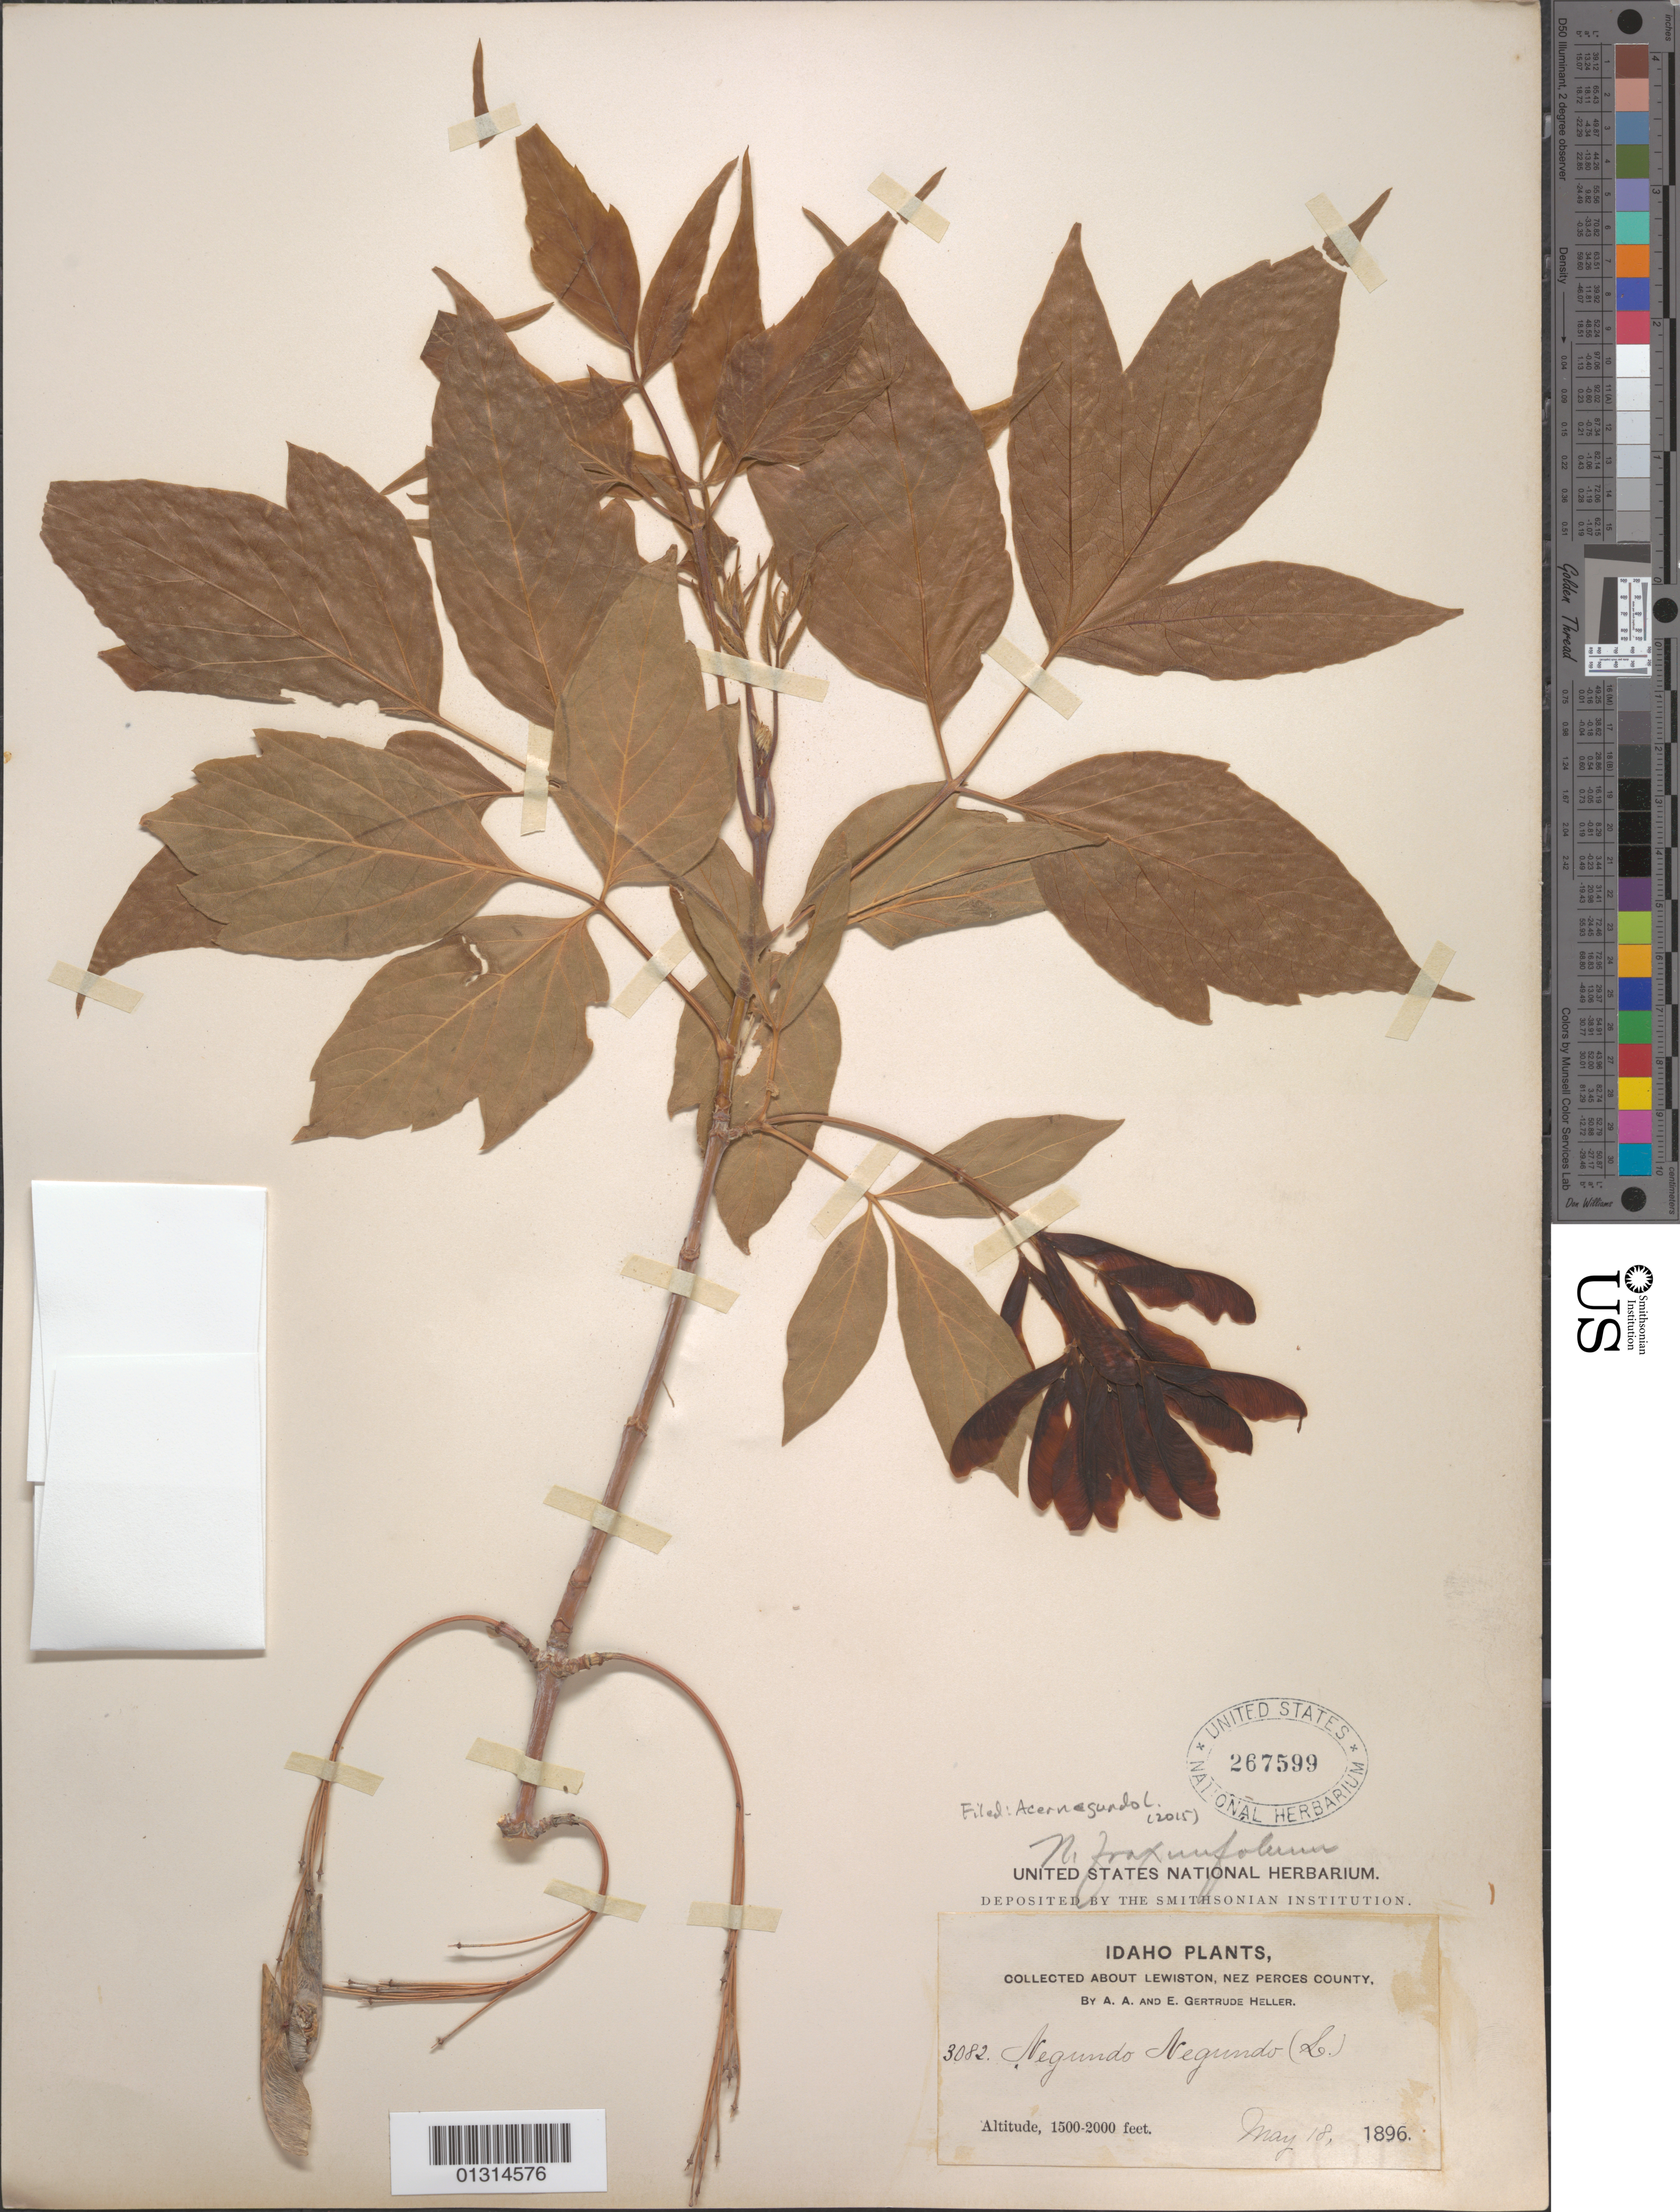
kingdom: Plantae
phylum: Tracheophyta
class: Magnoliopsida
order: Sapindales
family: Sapindaceae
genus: Acer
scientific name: Acer negundo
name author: L.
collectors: A. A. Heller & E. G. Heller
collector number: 3082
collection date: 1896-05-18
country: United States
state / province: Idaho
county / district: Nez Perce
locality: Nez Perce County, about Lewiston.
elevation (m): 457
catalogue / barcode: US 267599